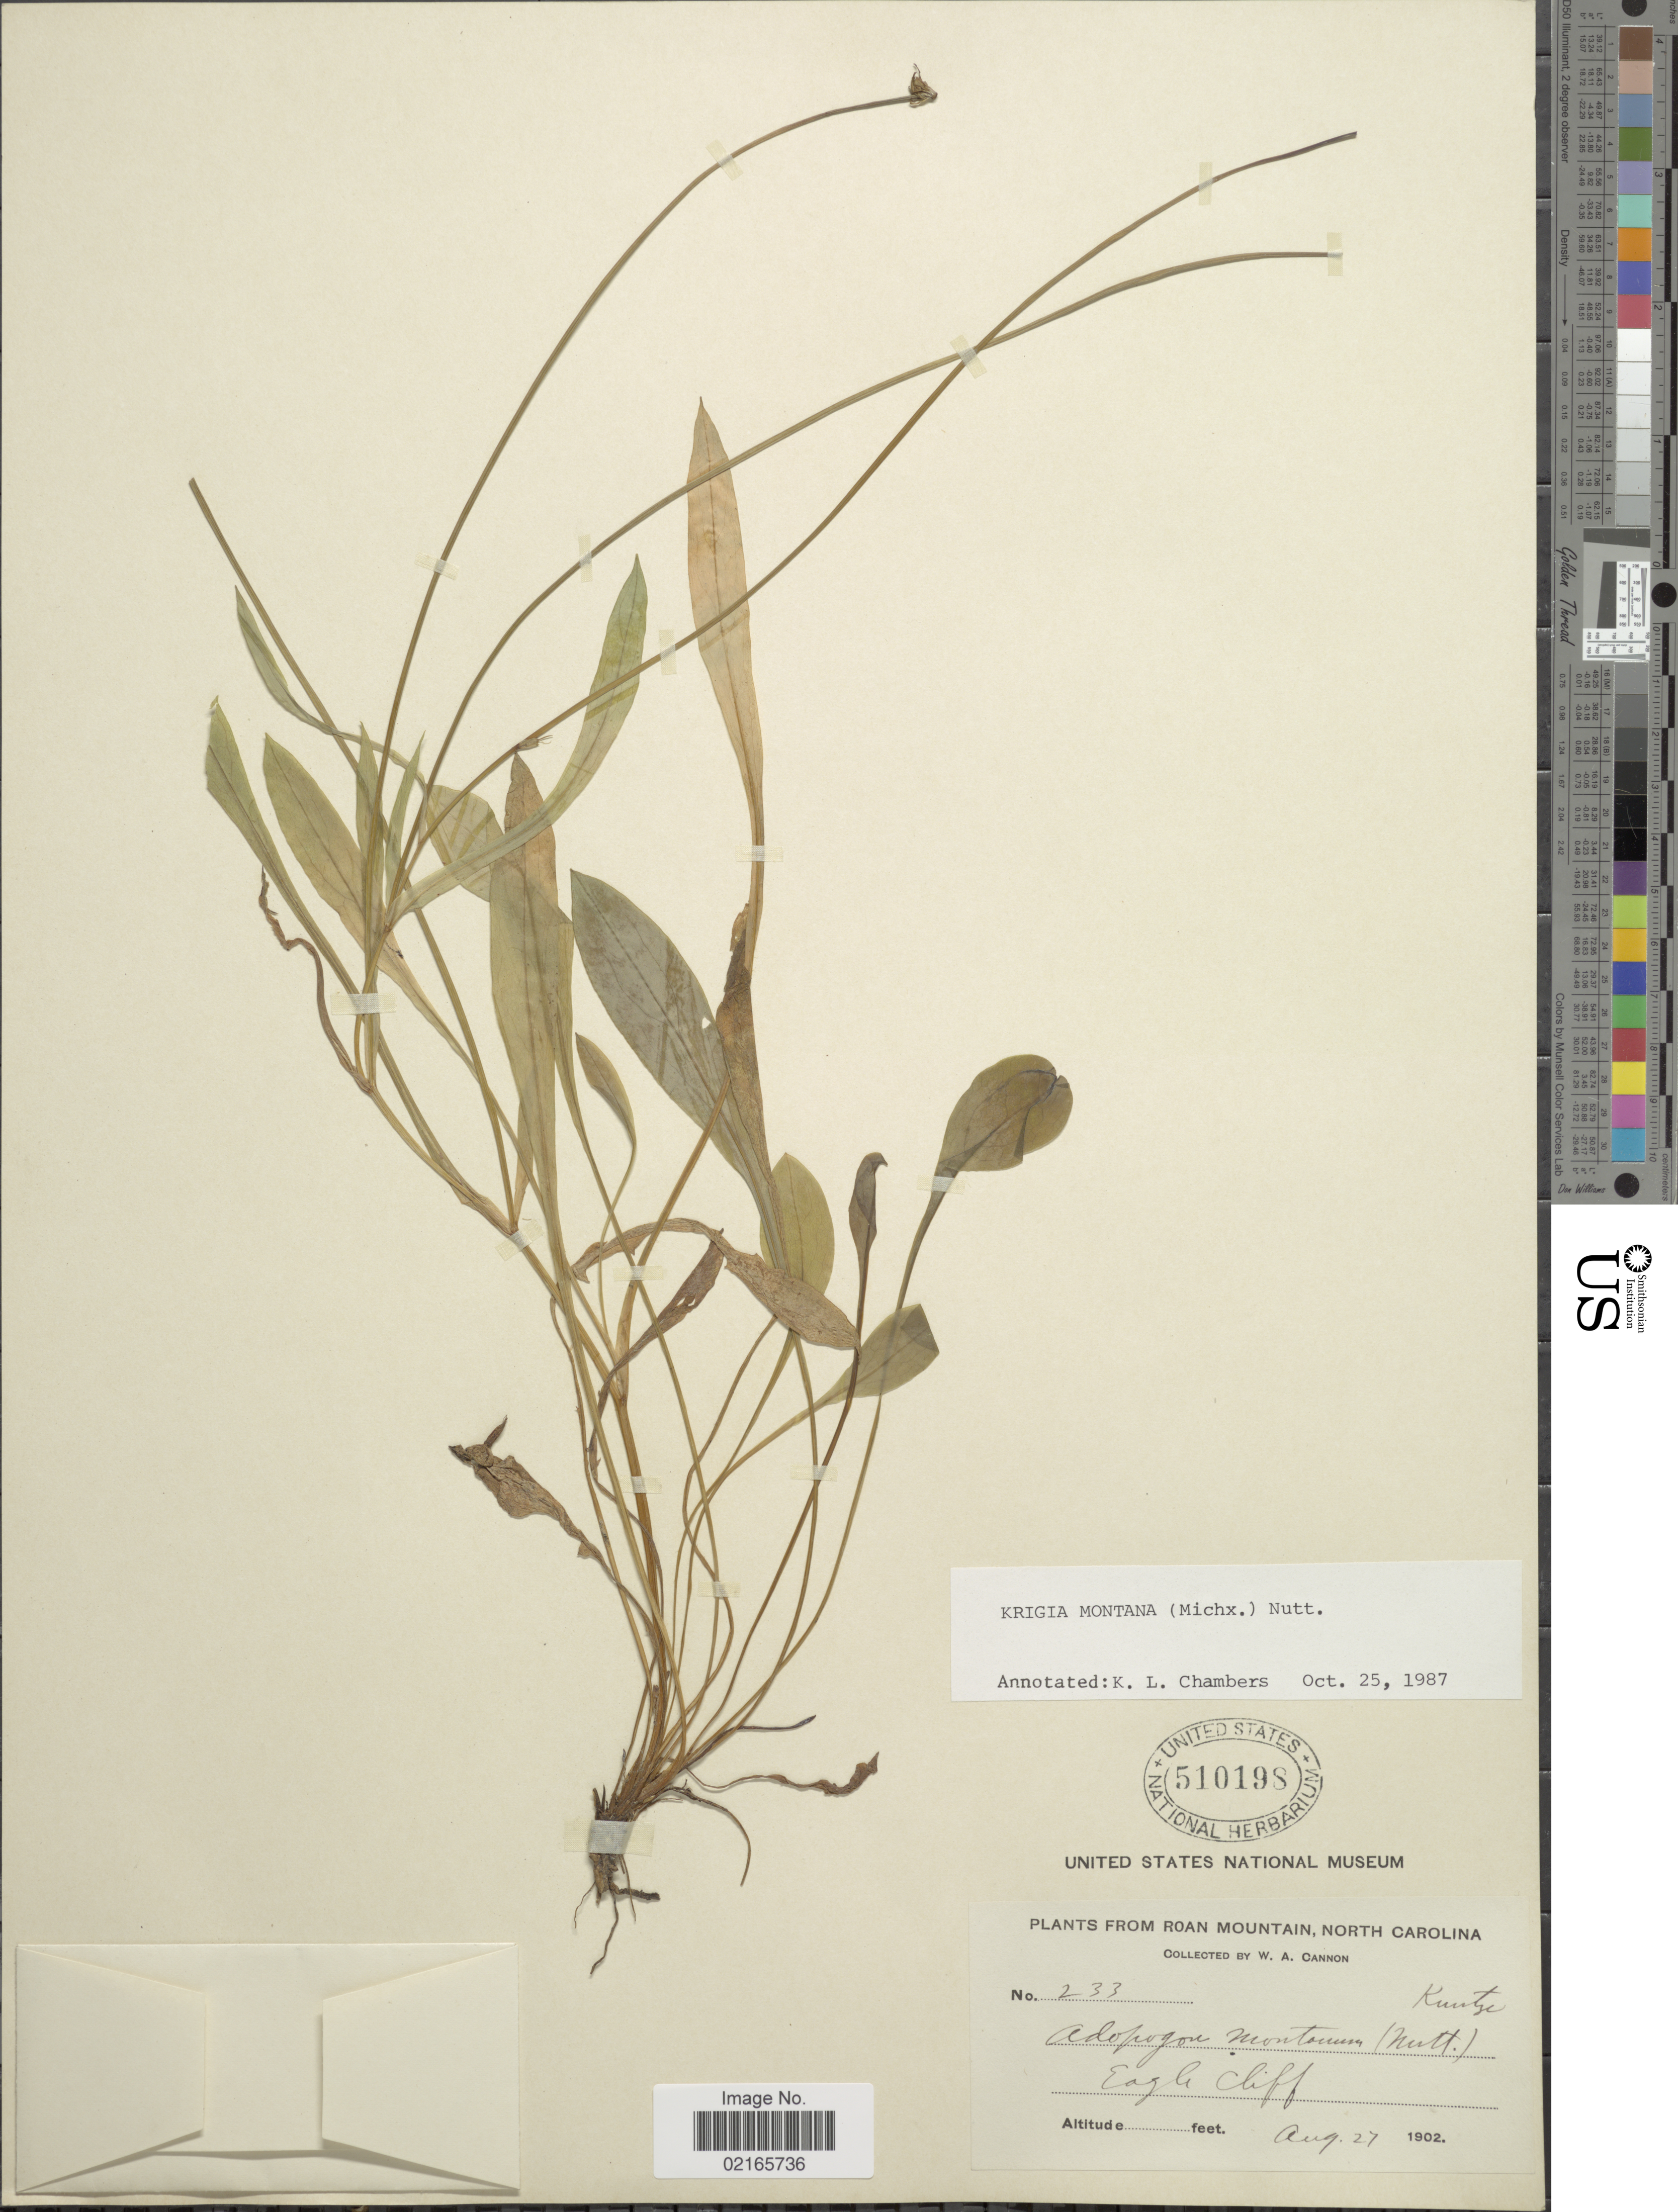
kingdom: Plantae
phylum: Tracheophyta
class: Magnoliopsida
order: Asterales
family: Asteraceae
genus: Krigia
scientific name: Krigia montana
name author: Nutt.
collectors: W. Cannon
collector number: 233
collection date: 1902-08-27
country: United States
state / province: North Carolina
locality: Roan Mountain, Eagle Cliff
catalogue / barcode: US 510198